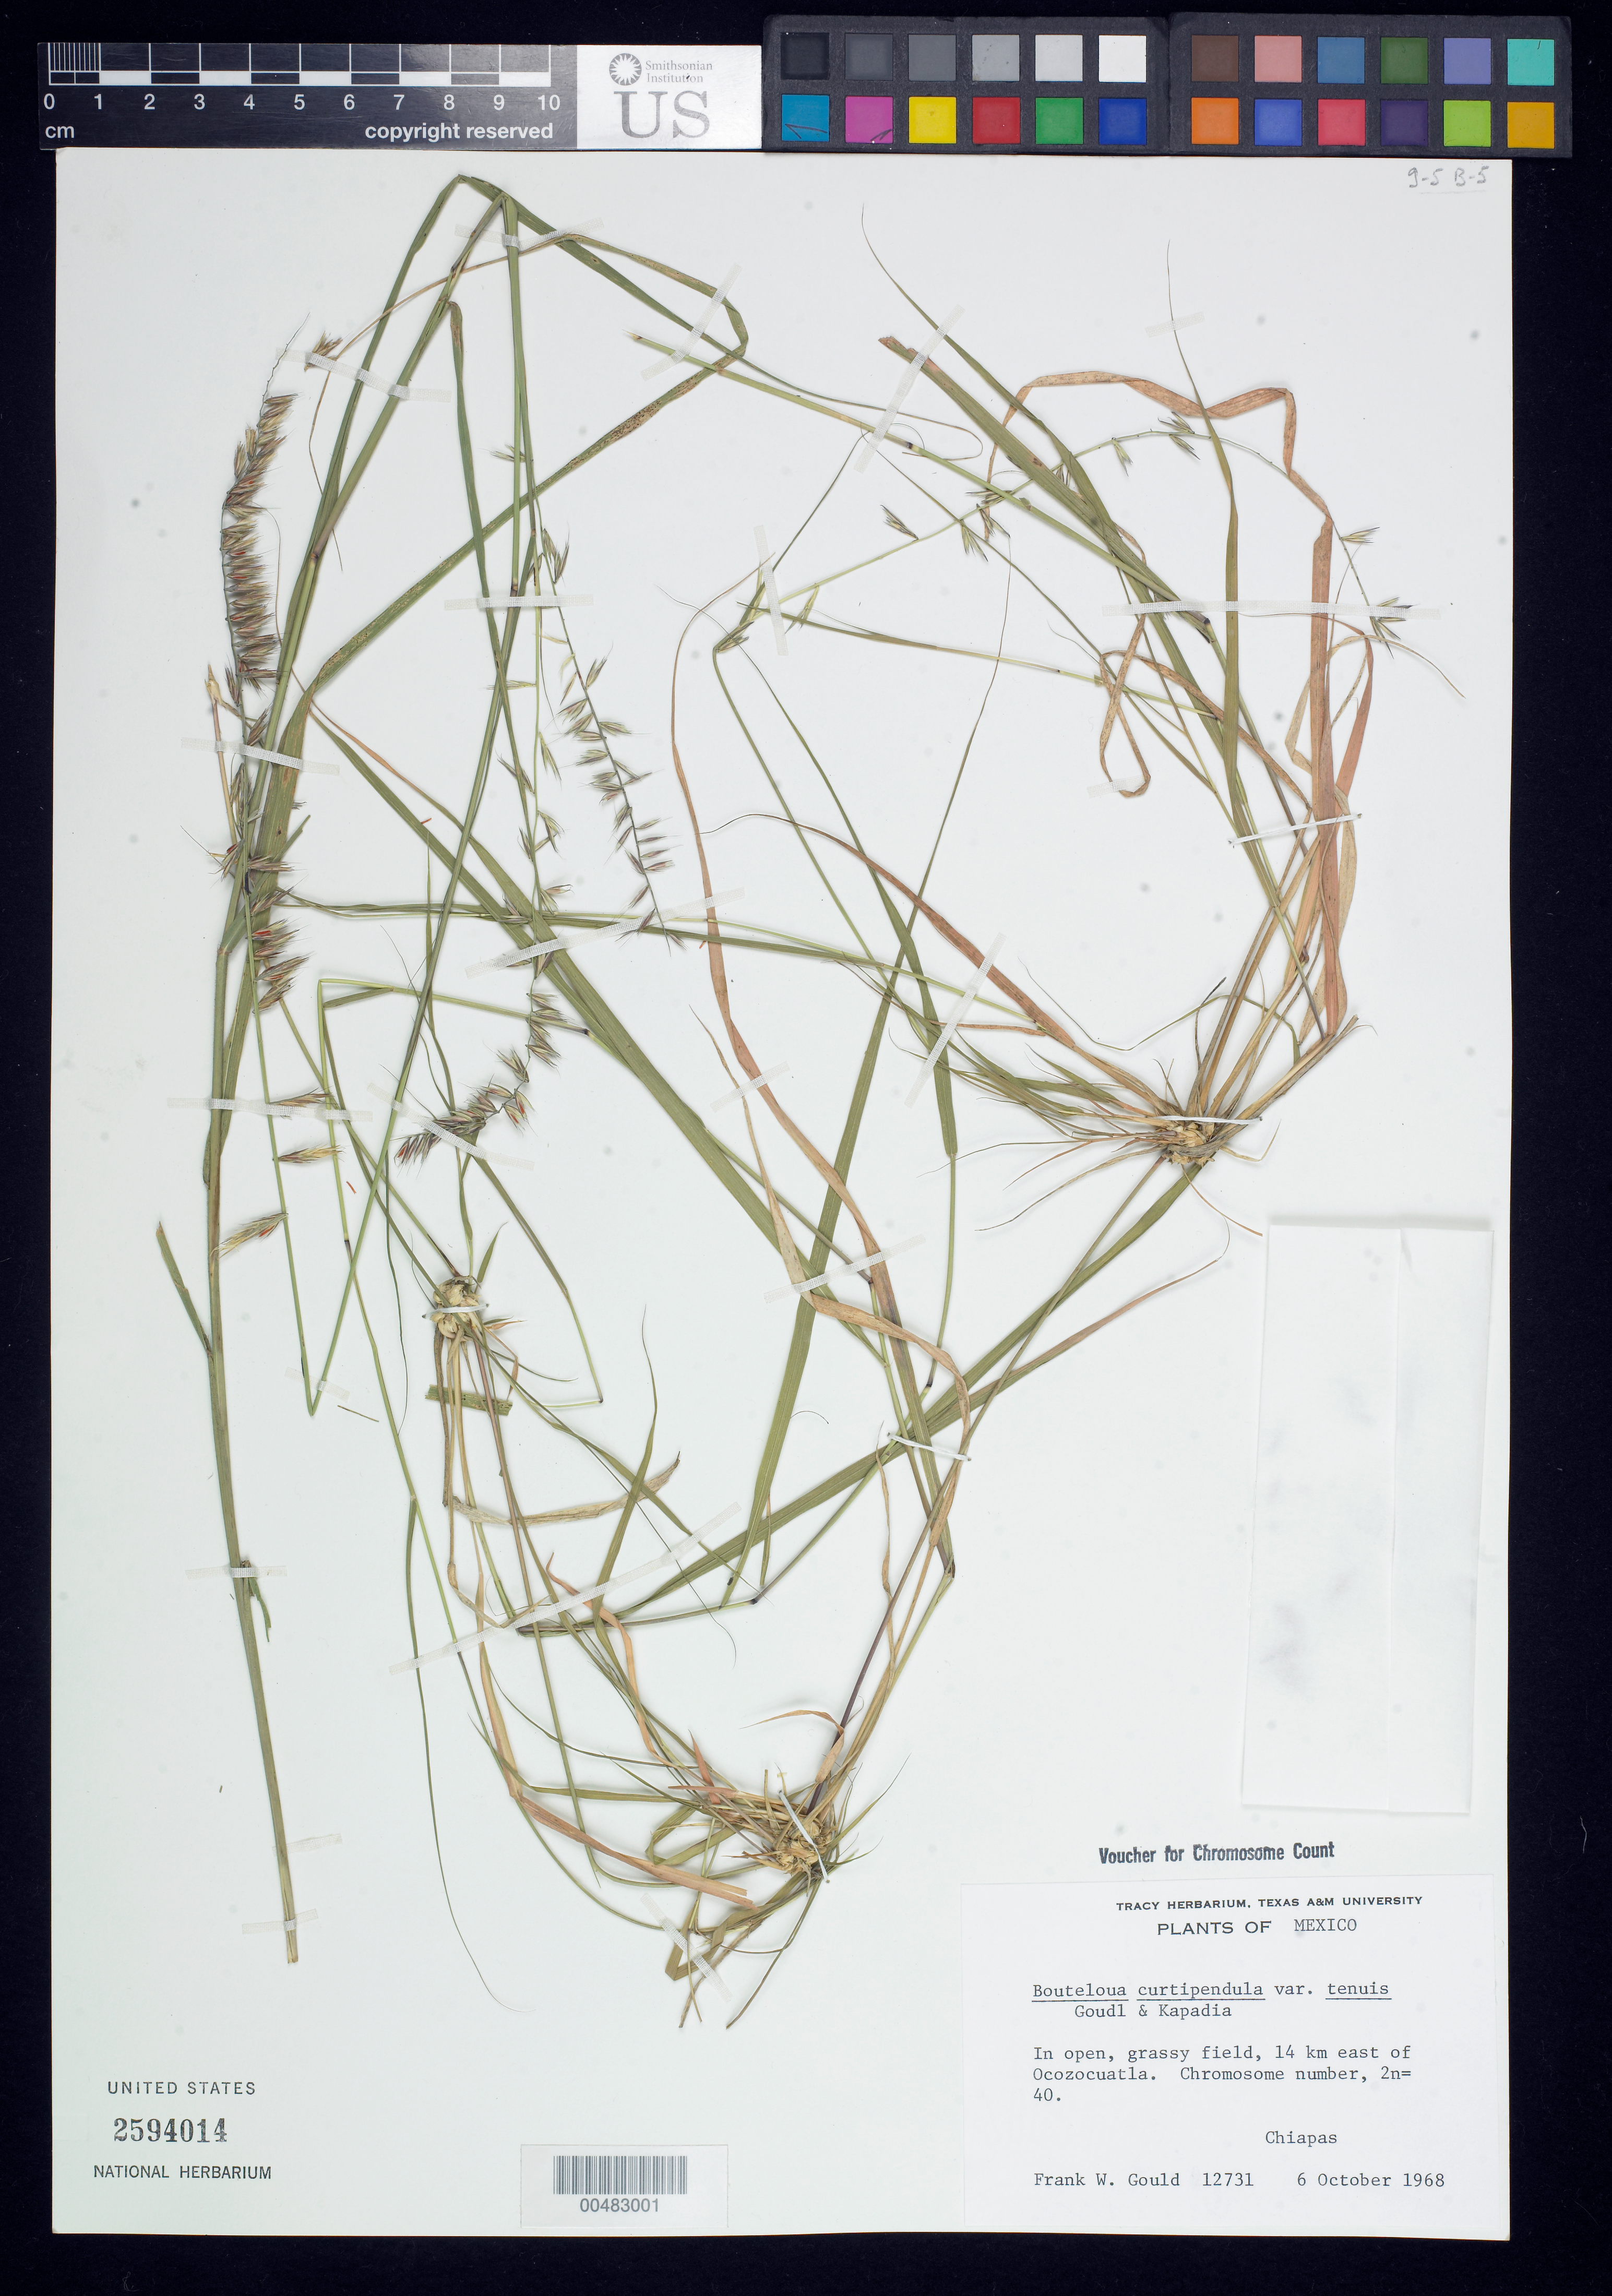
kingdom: Plantae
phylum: Tracheophyta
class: Liliopsida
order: Poales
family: Poaceae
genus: Bouteloua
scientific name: Bouteloua curtipendula var. tenuis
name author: Gould & Kapadia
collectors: F. W. Gould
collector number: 12731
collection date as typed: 6 Oct 1968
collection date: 1968-10-06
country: Mexico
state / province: Chiapas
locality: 14 km E of Ocozocuatla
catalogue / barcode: US 2594014